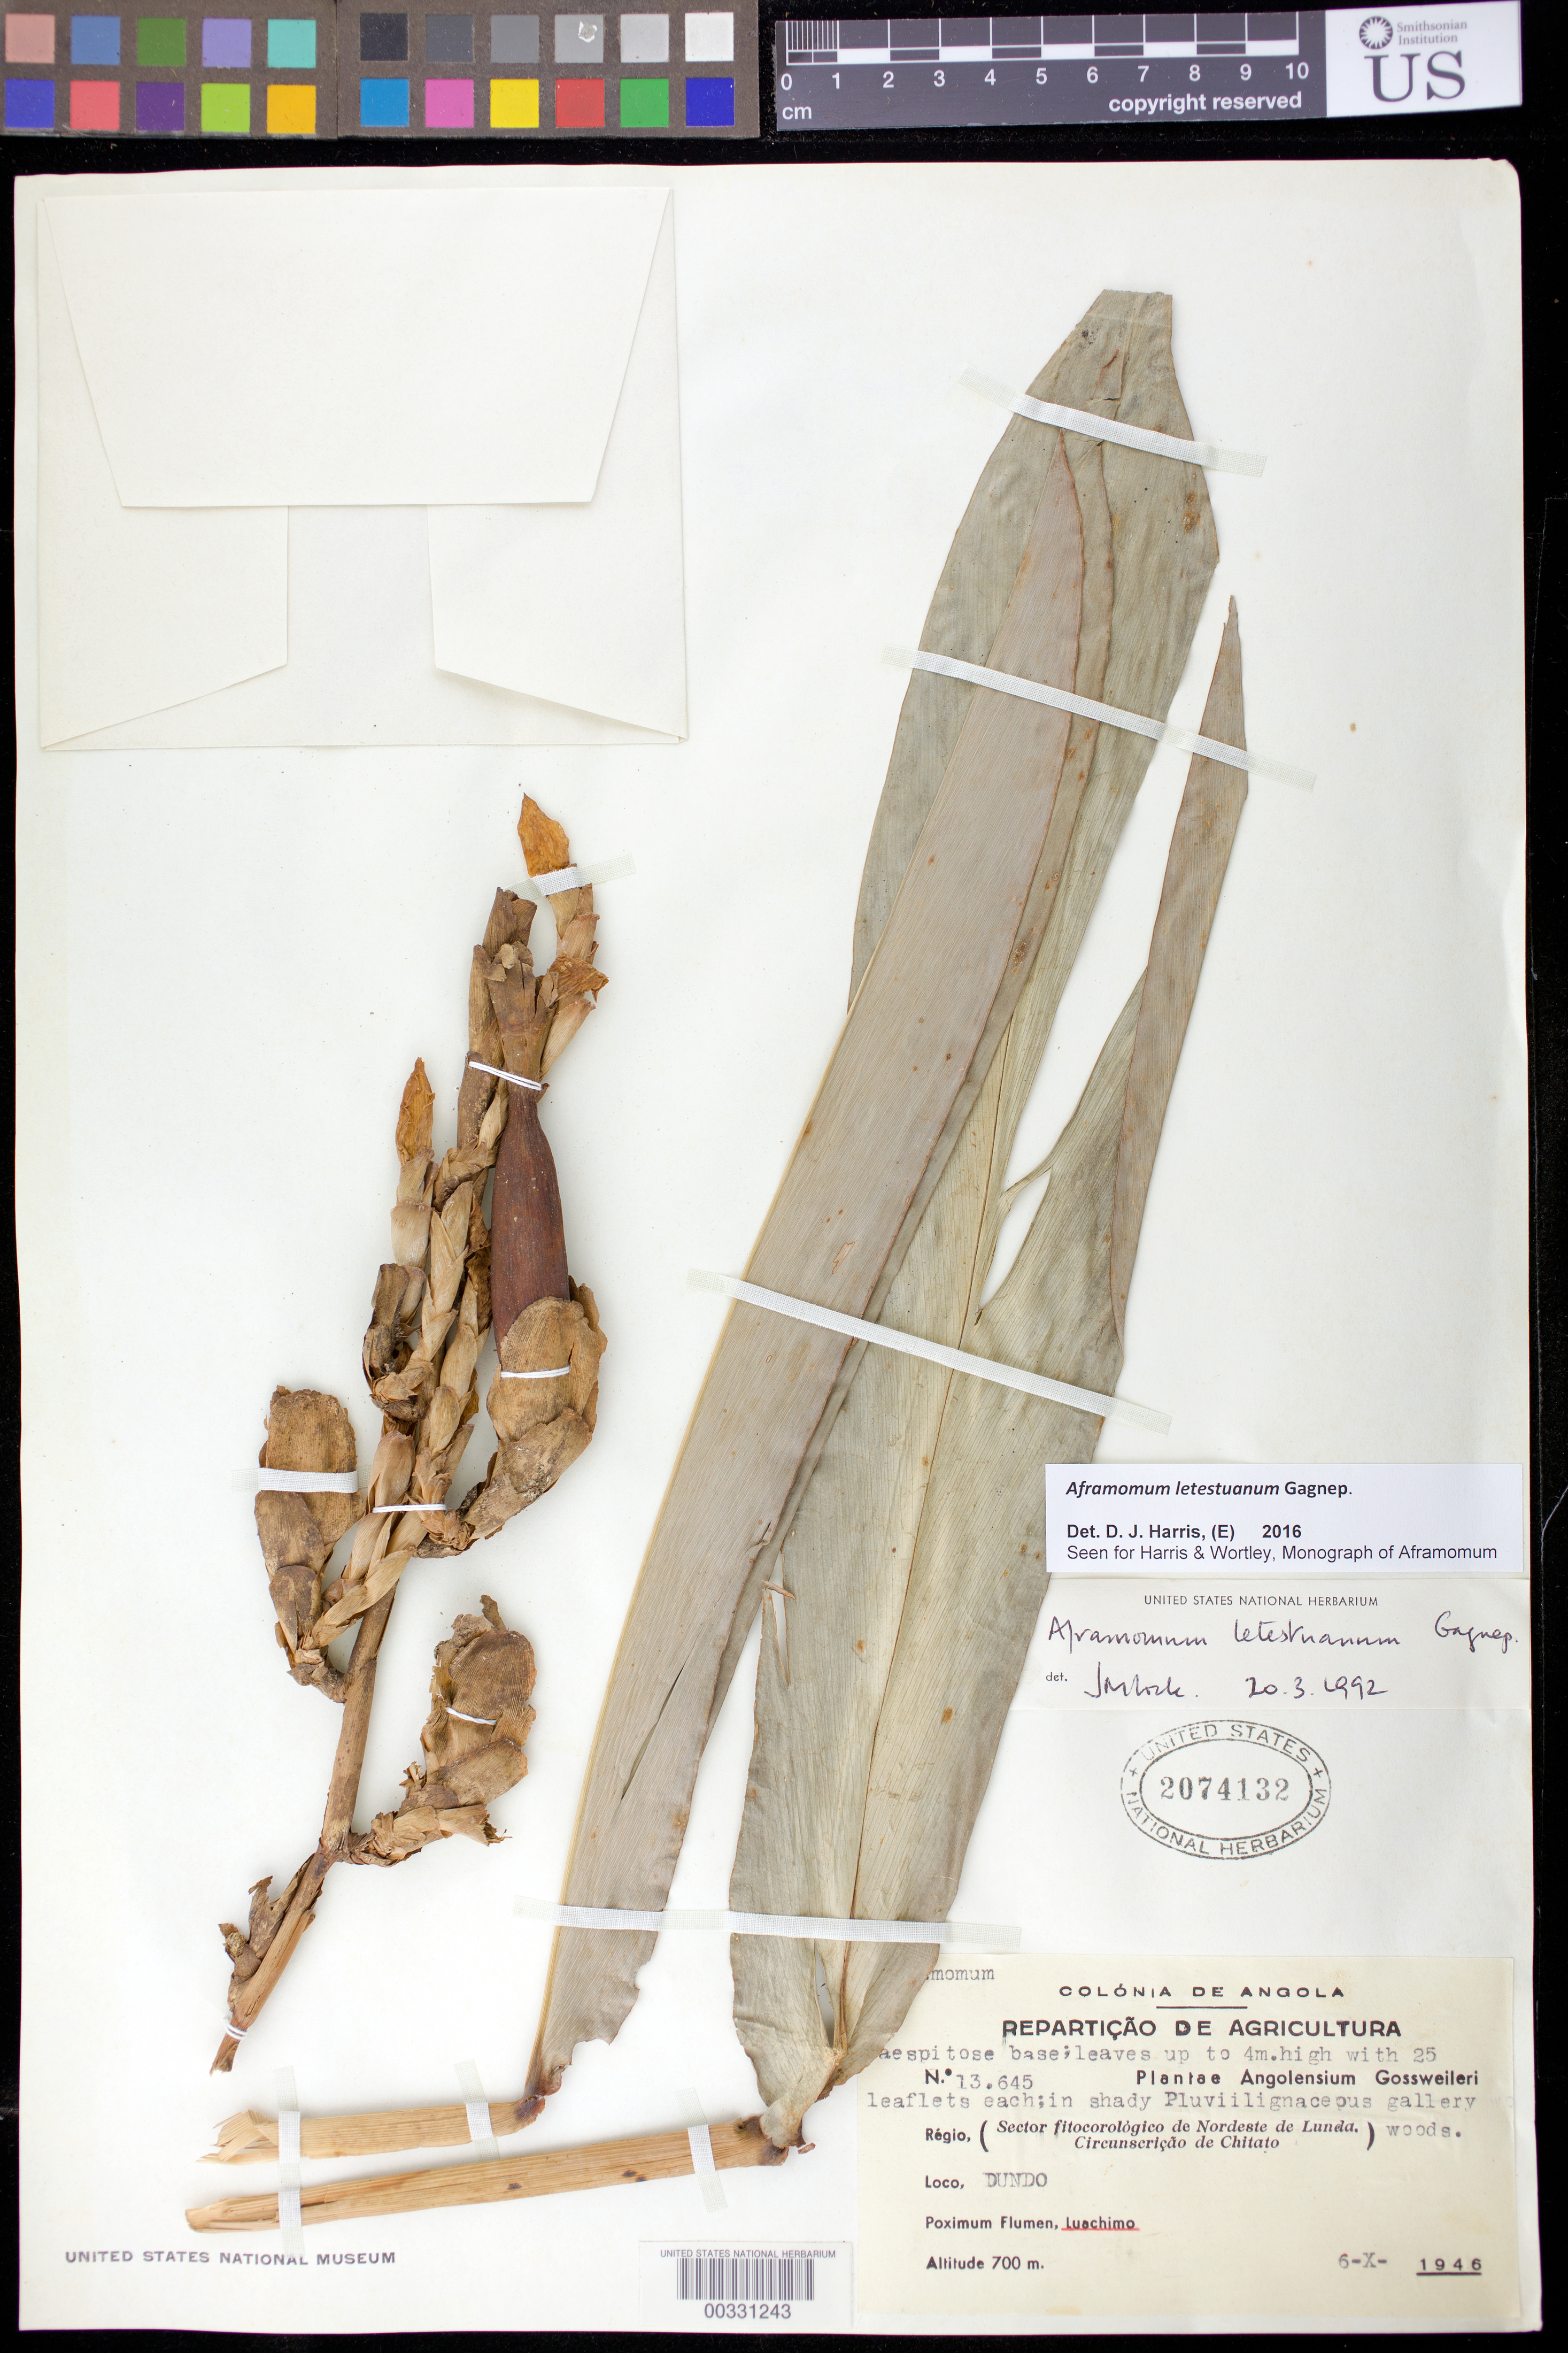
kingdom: Plantae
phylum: Tracheophyta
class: Liliopsida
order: Zingiberales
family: Zingiberaceae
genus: Aframomum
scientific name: Aframomum letestuanum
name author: Gagnep.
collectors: F. Gossweiler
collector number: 13645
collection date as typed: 06 Oct 1946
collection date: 1946-10-06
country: Angola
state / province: Lunda Norte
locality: Sector fitocorologico de Nordeste de Lunda, circunscricao de Chitato, Dundo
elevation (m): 700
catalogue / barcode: US 2074132